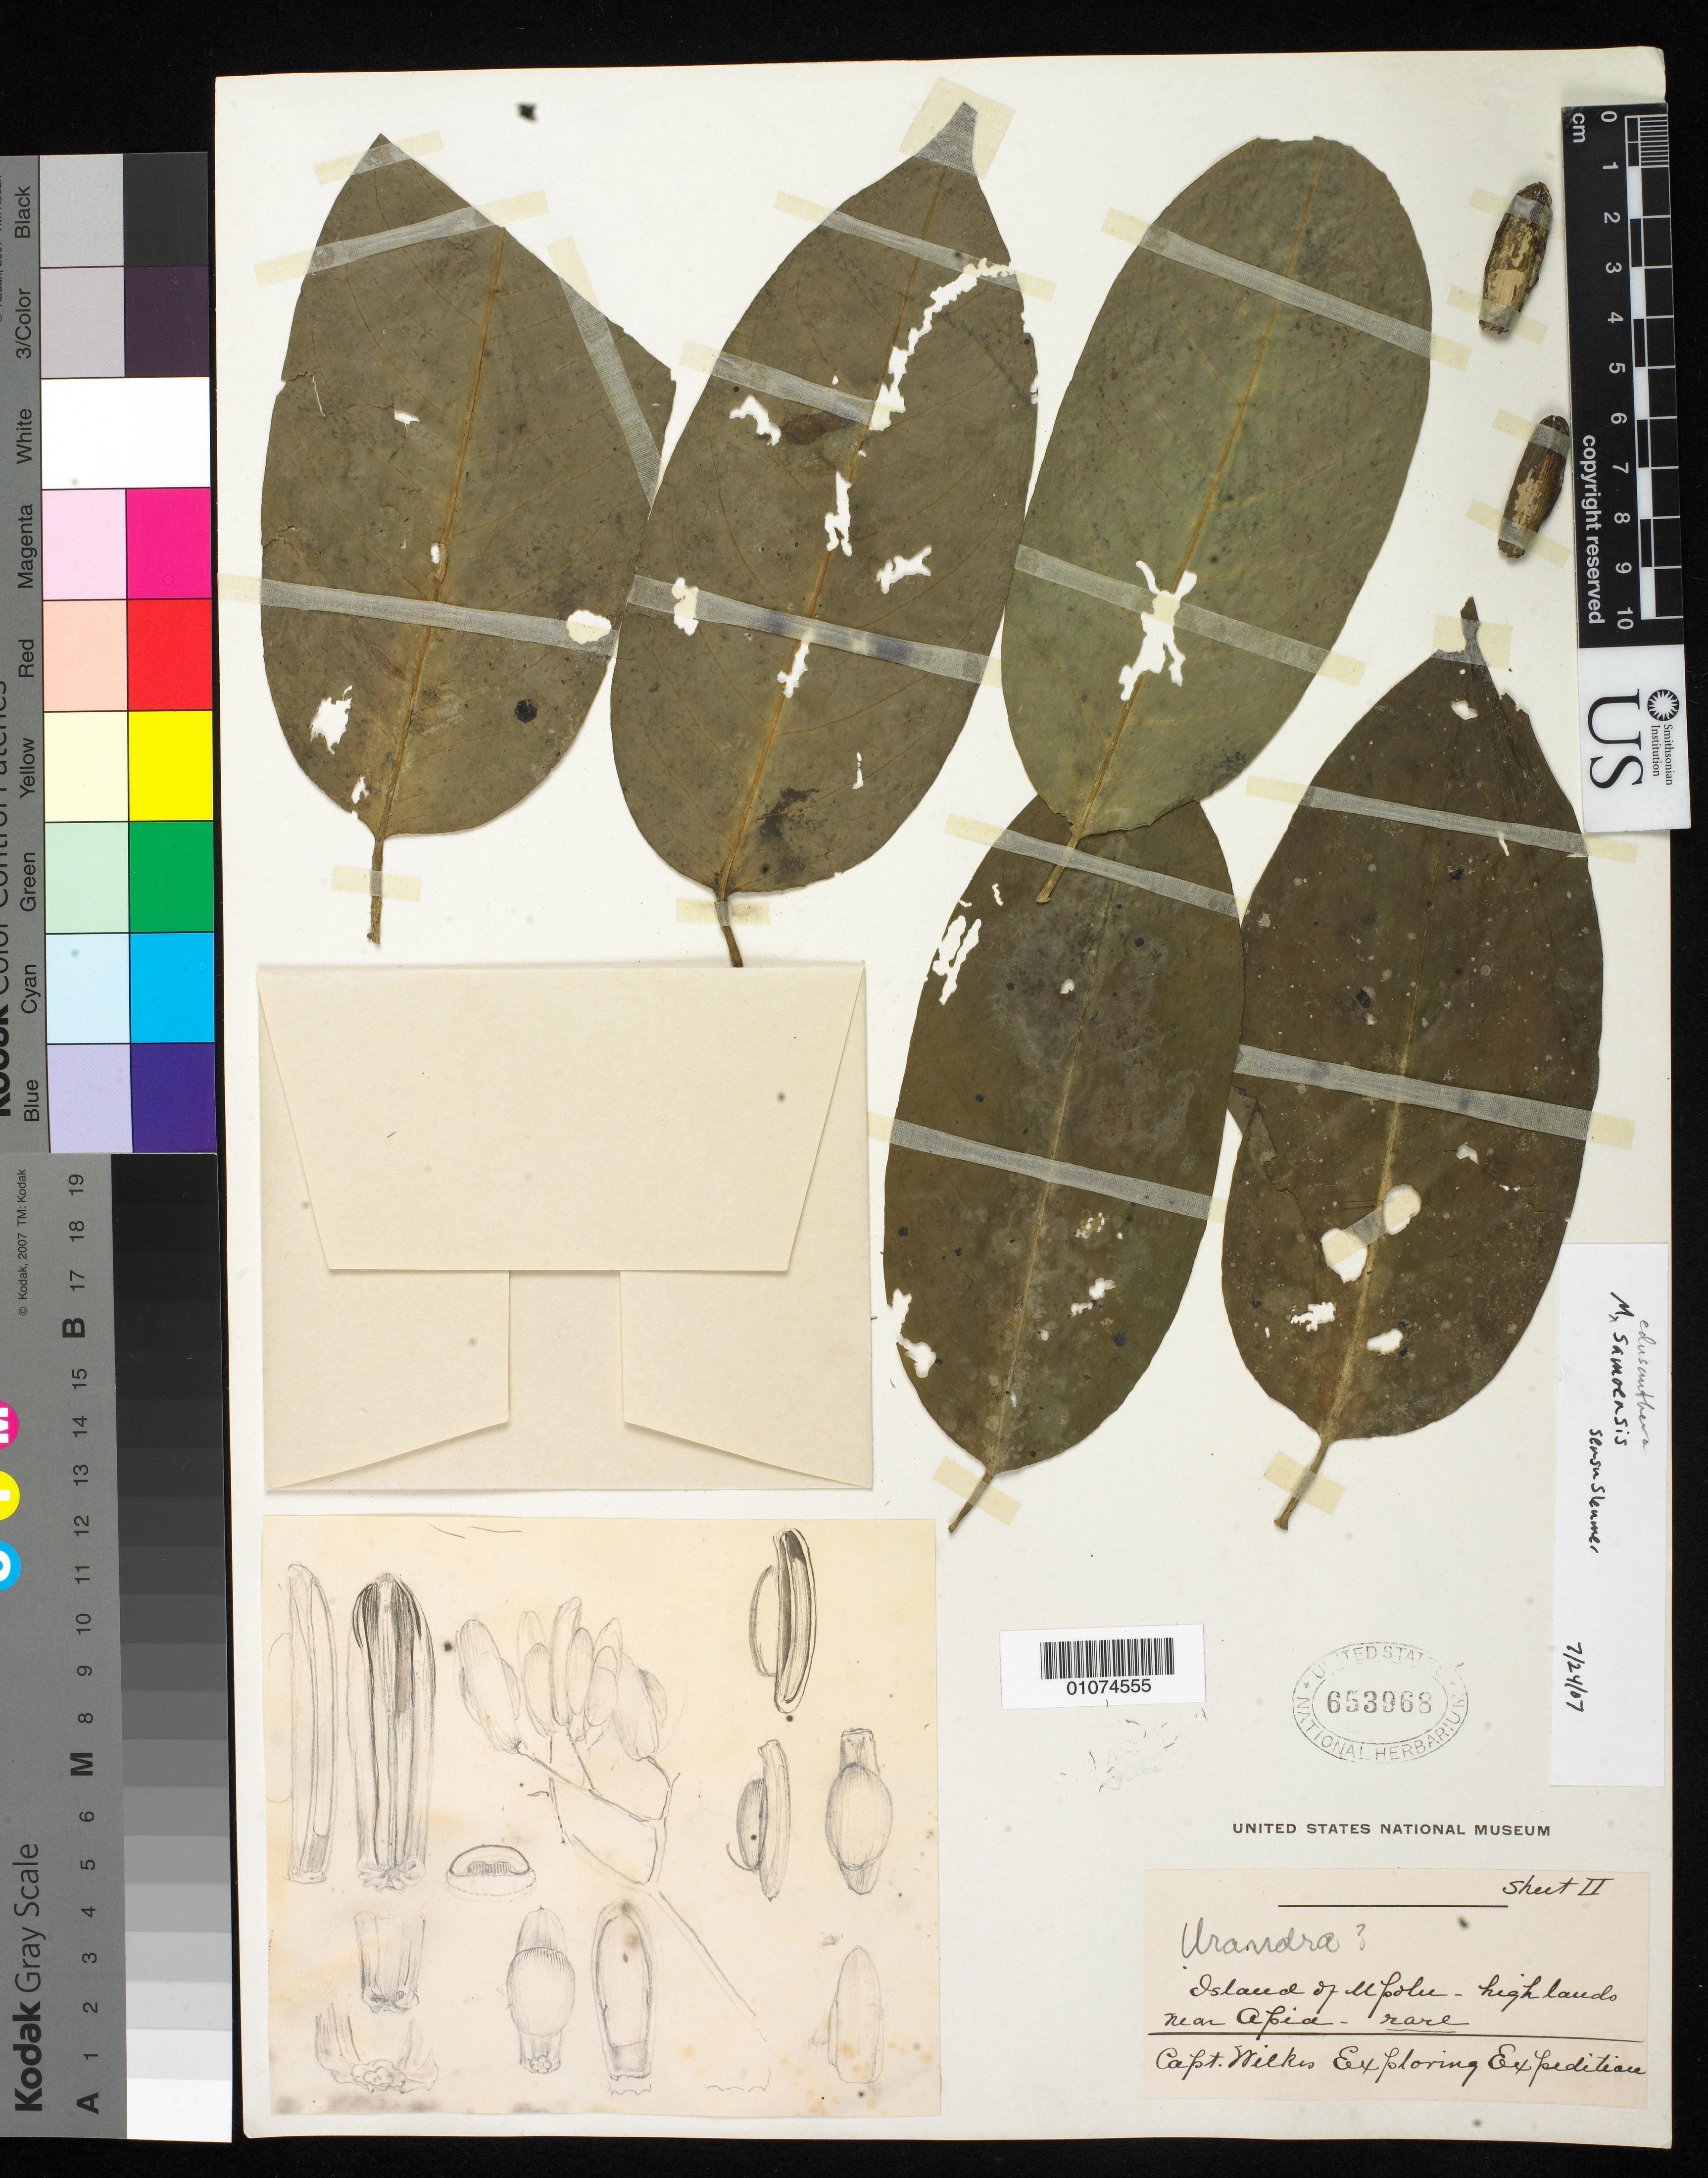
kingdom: Plantae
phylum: Tracheophyta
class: Magnoliopsida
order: Cardiopteridales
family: Stemonuraceae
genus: Medusanthera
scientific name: Medusanthera samoensis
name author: (Reinecke) R.A. Howard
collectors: Wilkes Explor. Exped.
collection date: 1838/1842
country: Samoa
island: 'Upolu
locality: Islands of Upolu - high lands near Apia - rare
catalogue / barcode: US 653968